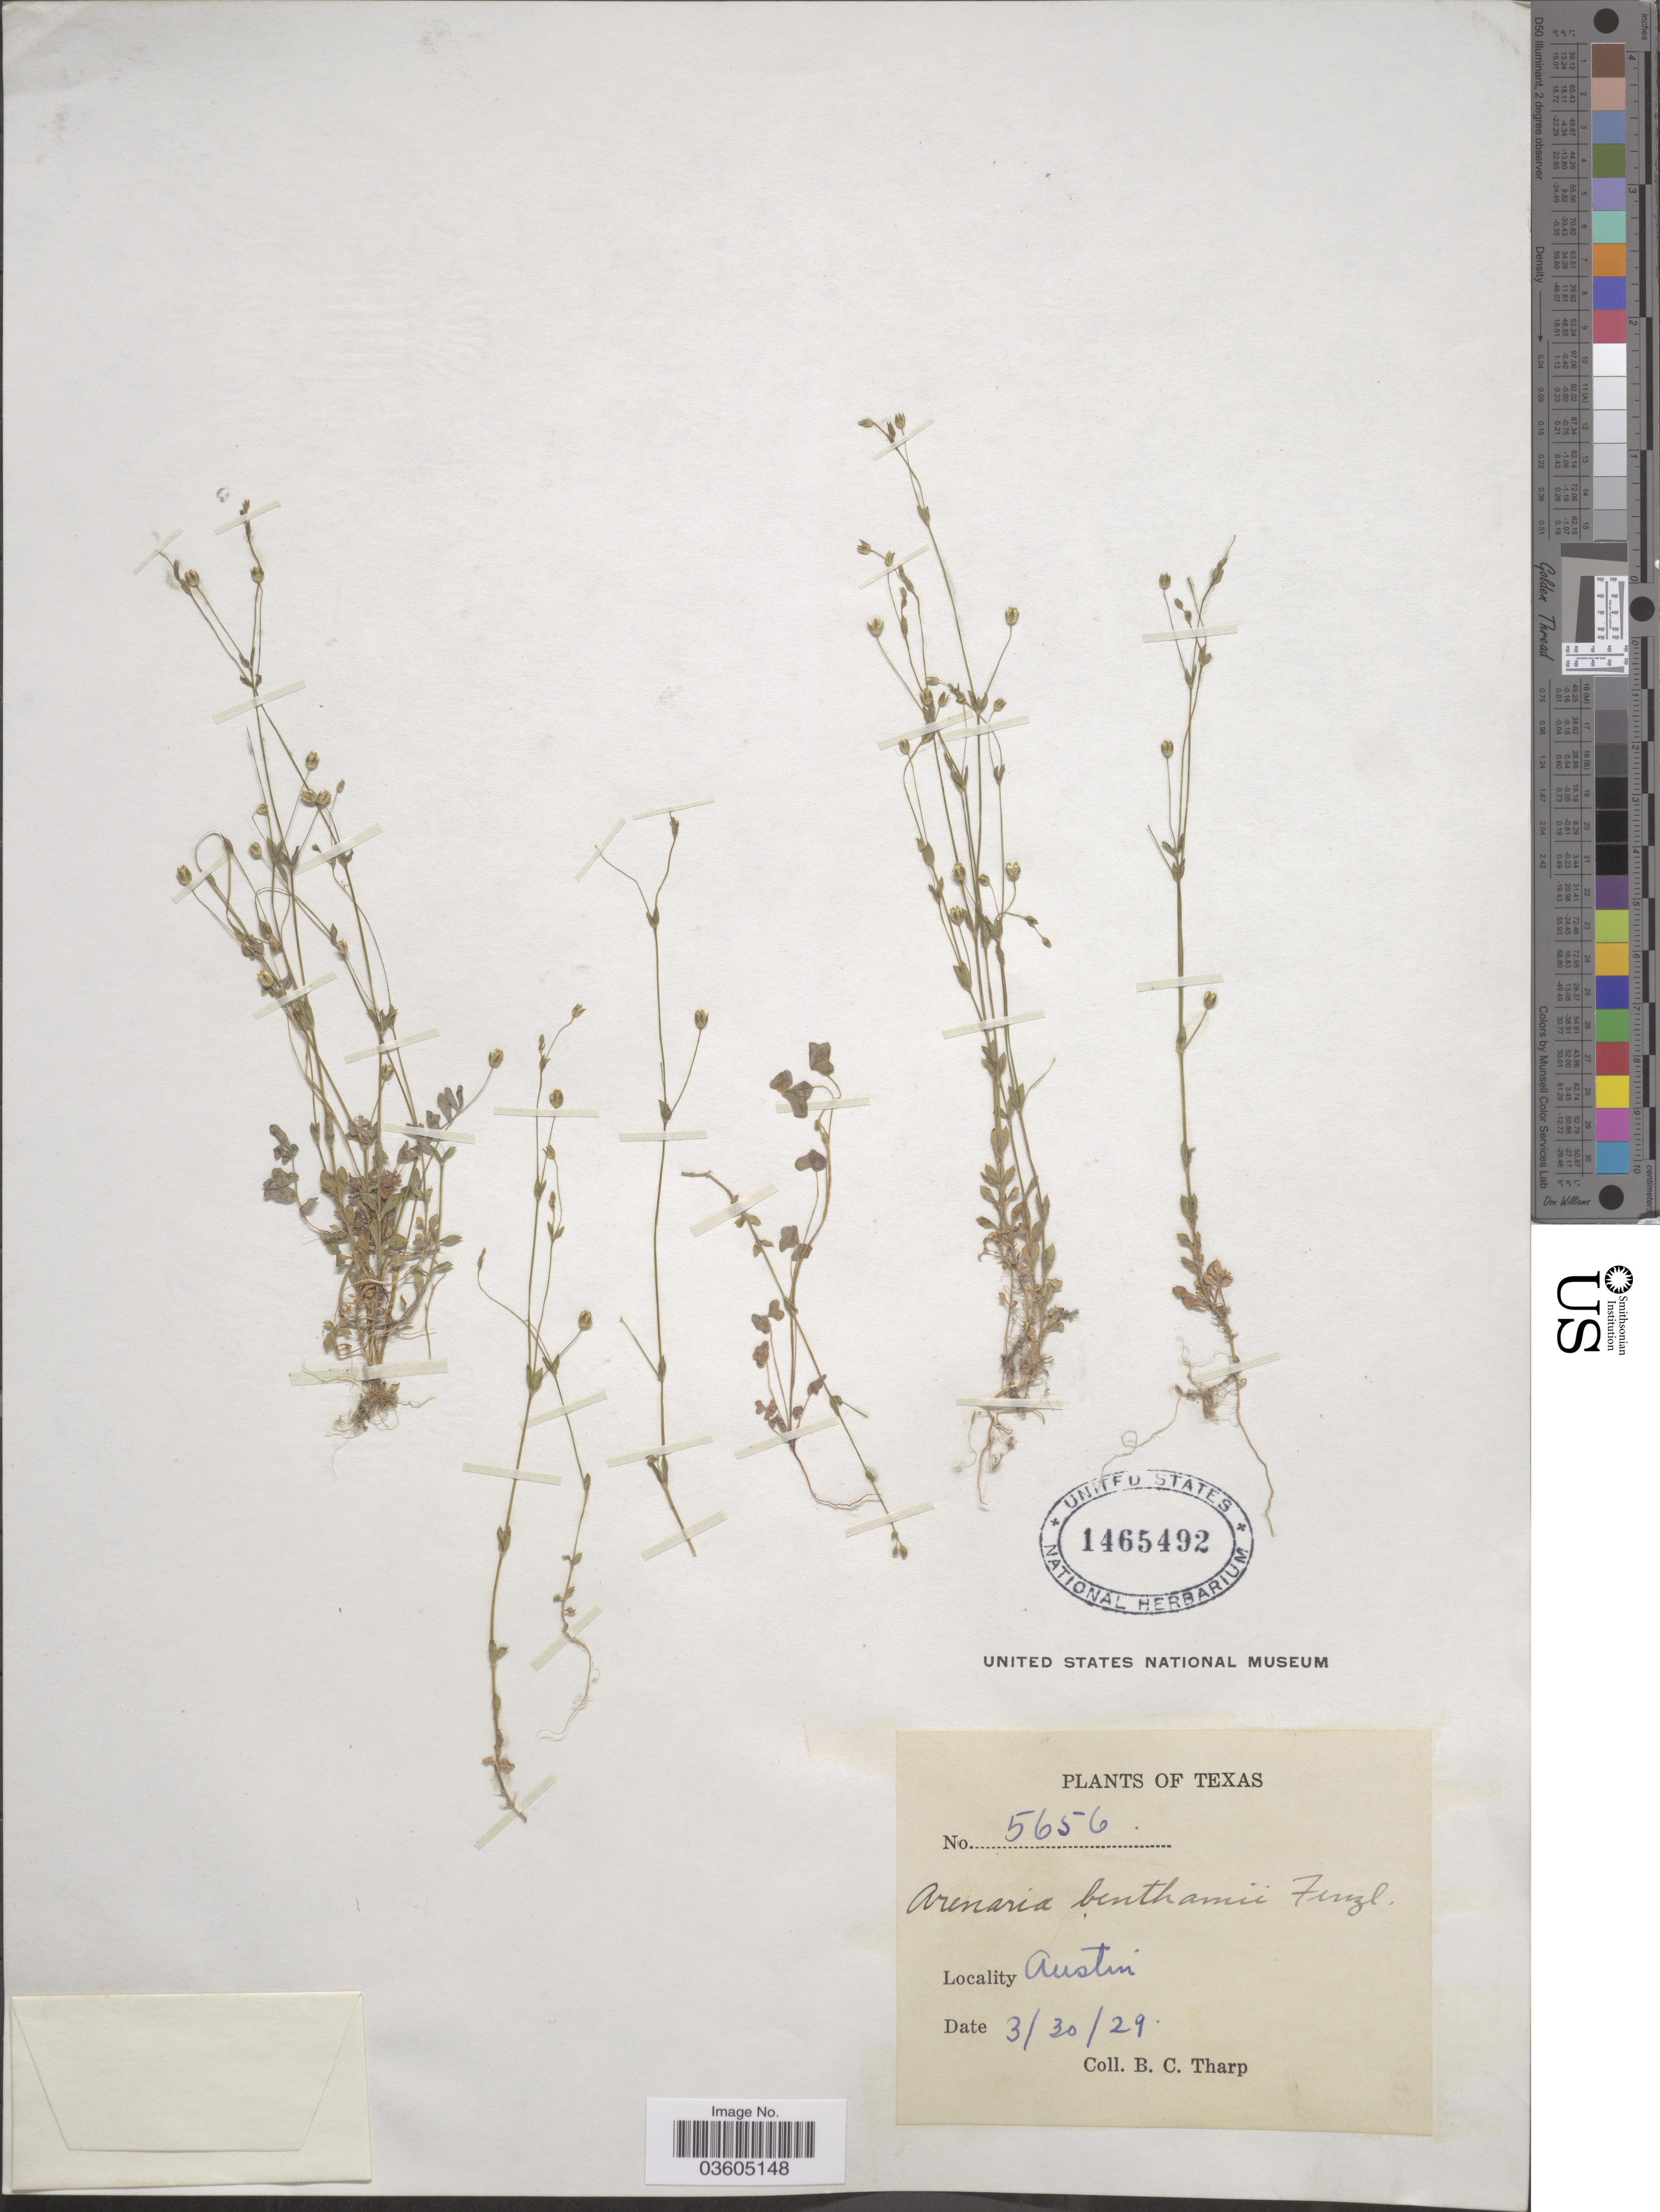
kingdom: Plantae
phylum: Tracheophyta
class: Magnoliopsida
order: Caryophyllales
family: Caryophyllaceae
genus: Arenaria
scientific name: Arenaria benthamii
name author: Fenzl ex Torr. & A. Gray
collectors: B. C. Tharp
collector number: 5656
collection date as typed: Transcribed d/m/y: 30/3/29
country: United States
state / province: Texas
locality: Austin.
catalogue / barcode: US 1465492